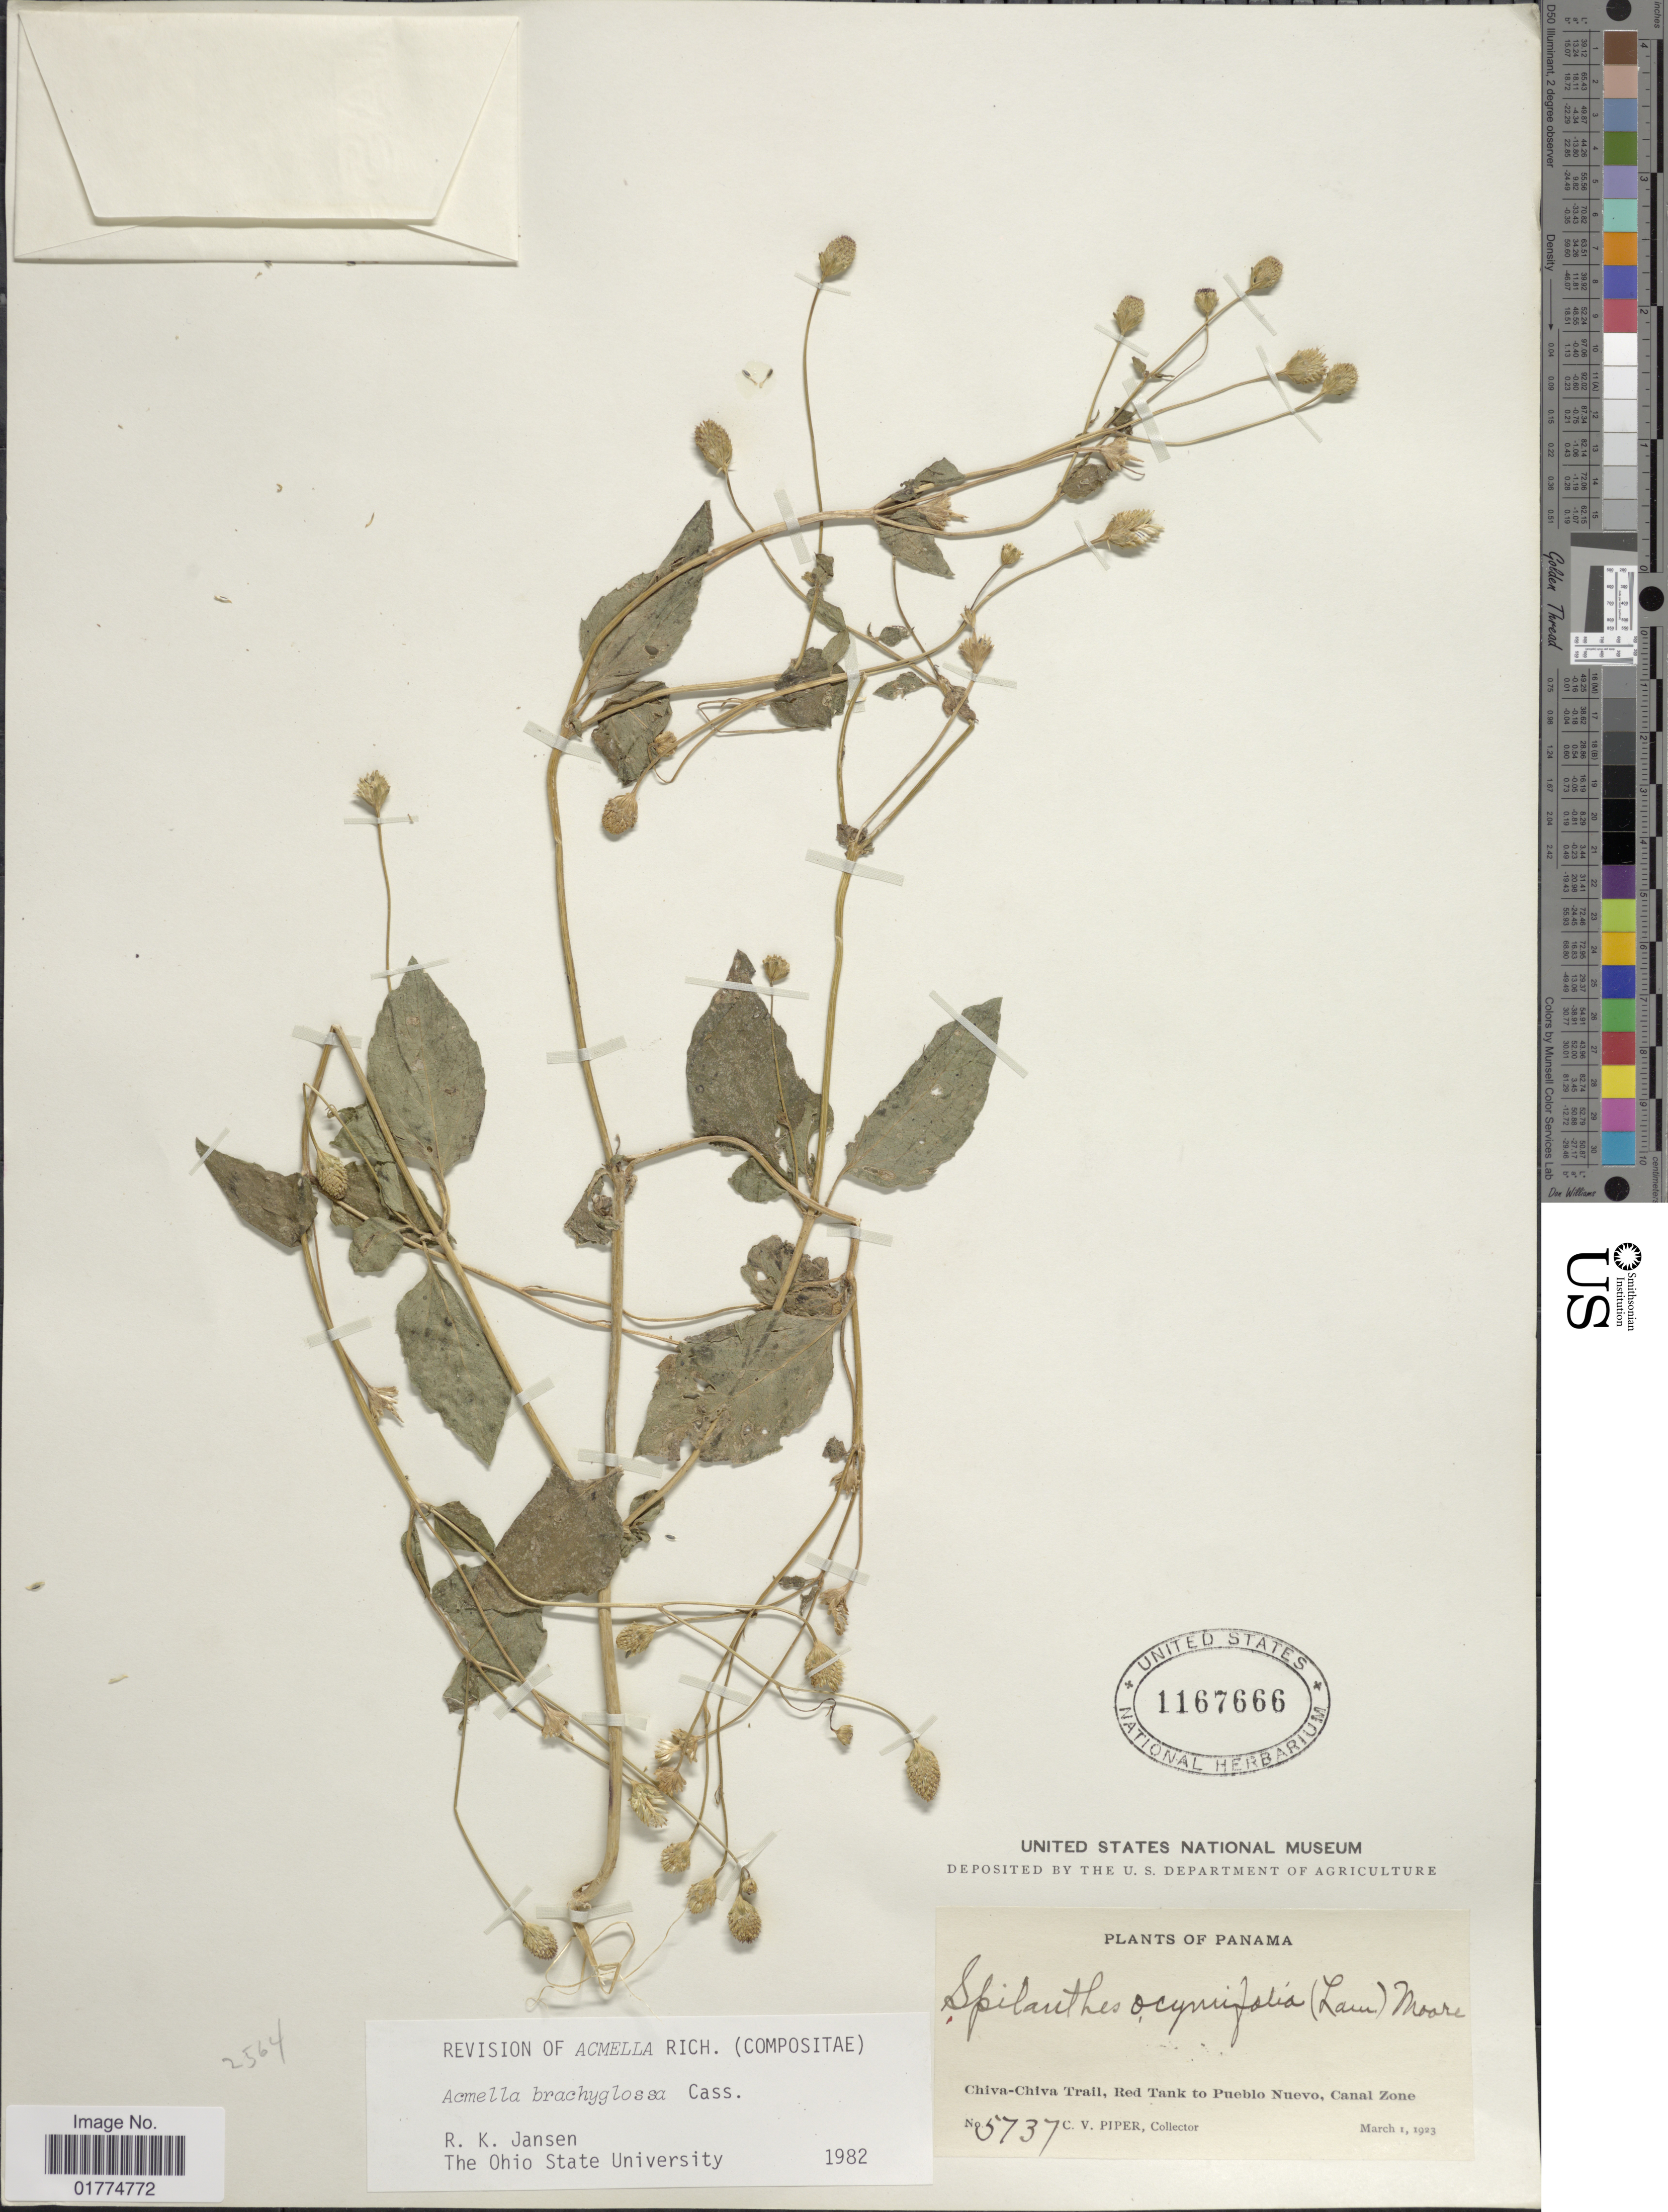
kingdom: Plantae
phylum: Tracheophyta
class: Magnoliopsida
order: Asterales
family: Asteraceae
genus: Acmella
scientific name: Acmella brachyglossa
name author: Cass.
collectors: C. V. Piper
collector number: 5737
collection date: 1923-03-01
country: Panama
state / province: Panamá / Panamá Oeste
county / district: Canal Zone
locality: Chiva-Chiva Trail, Red Tank to Pueblo Nuevo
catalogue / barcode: US 1167666